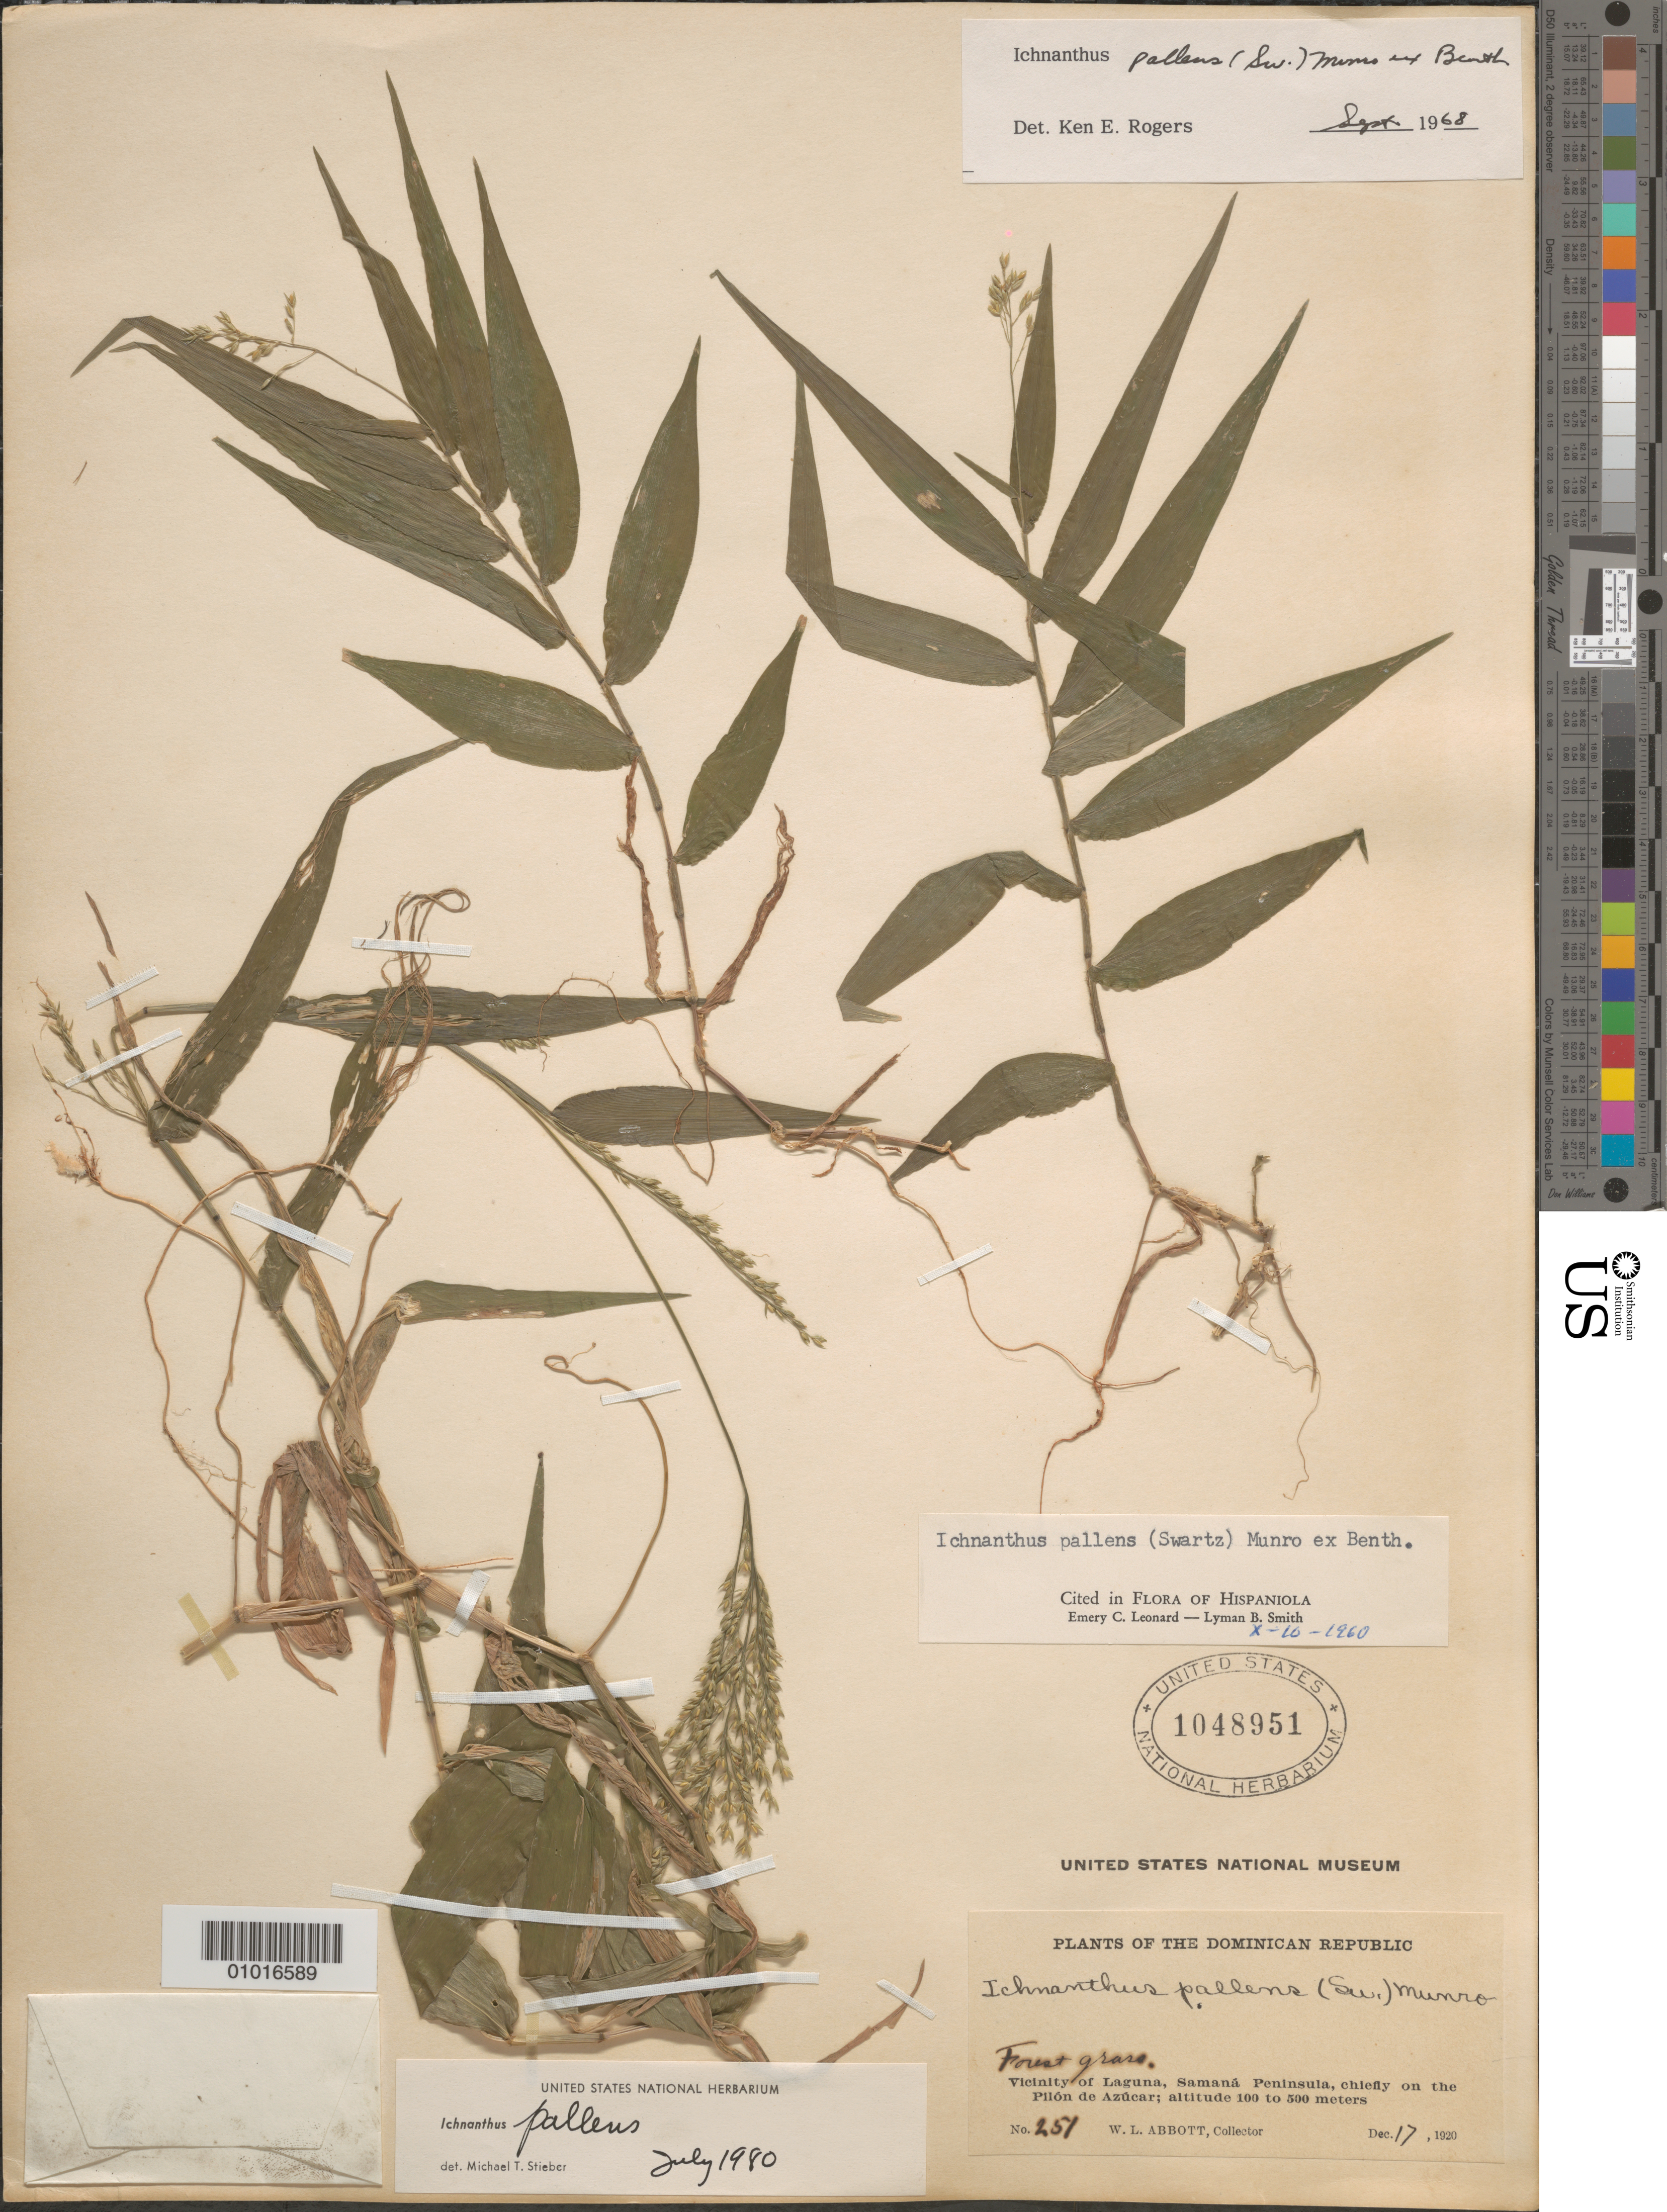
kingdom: Plantae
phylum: Tracheophyta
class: Liliopsida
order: Poales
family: Poaceae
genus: Ichnanthus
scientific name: Ichnanthus pallens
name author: (Sw.) Munro ex Benth.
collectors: W. L. Abbott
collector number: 251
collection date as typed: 17 Dec 1920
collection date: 1920-12-17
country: Dominican Republic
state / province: Samaná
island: Hispaniola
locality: Vicinity of Laguna, Samana Peninsula, Cheifly on the Pilon de Azucar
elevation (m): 100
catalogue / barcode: US 1048951